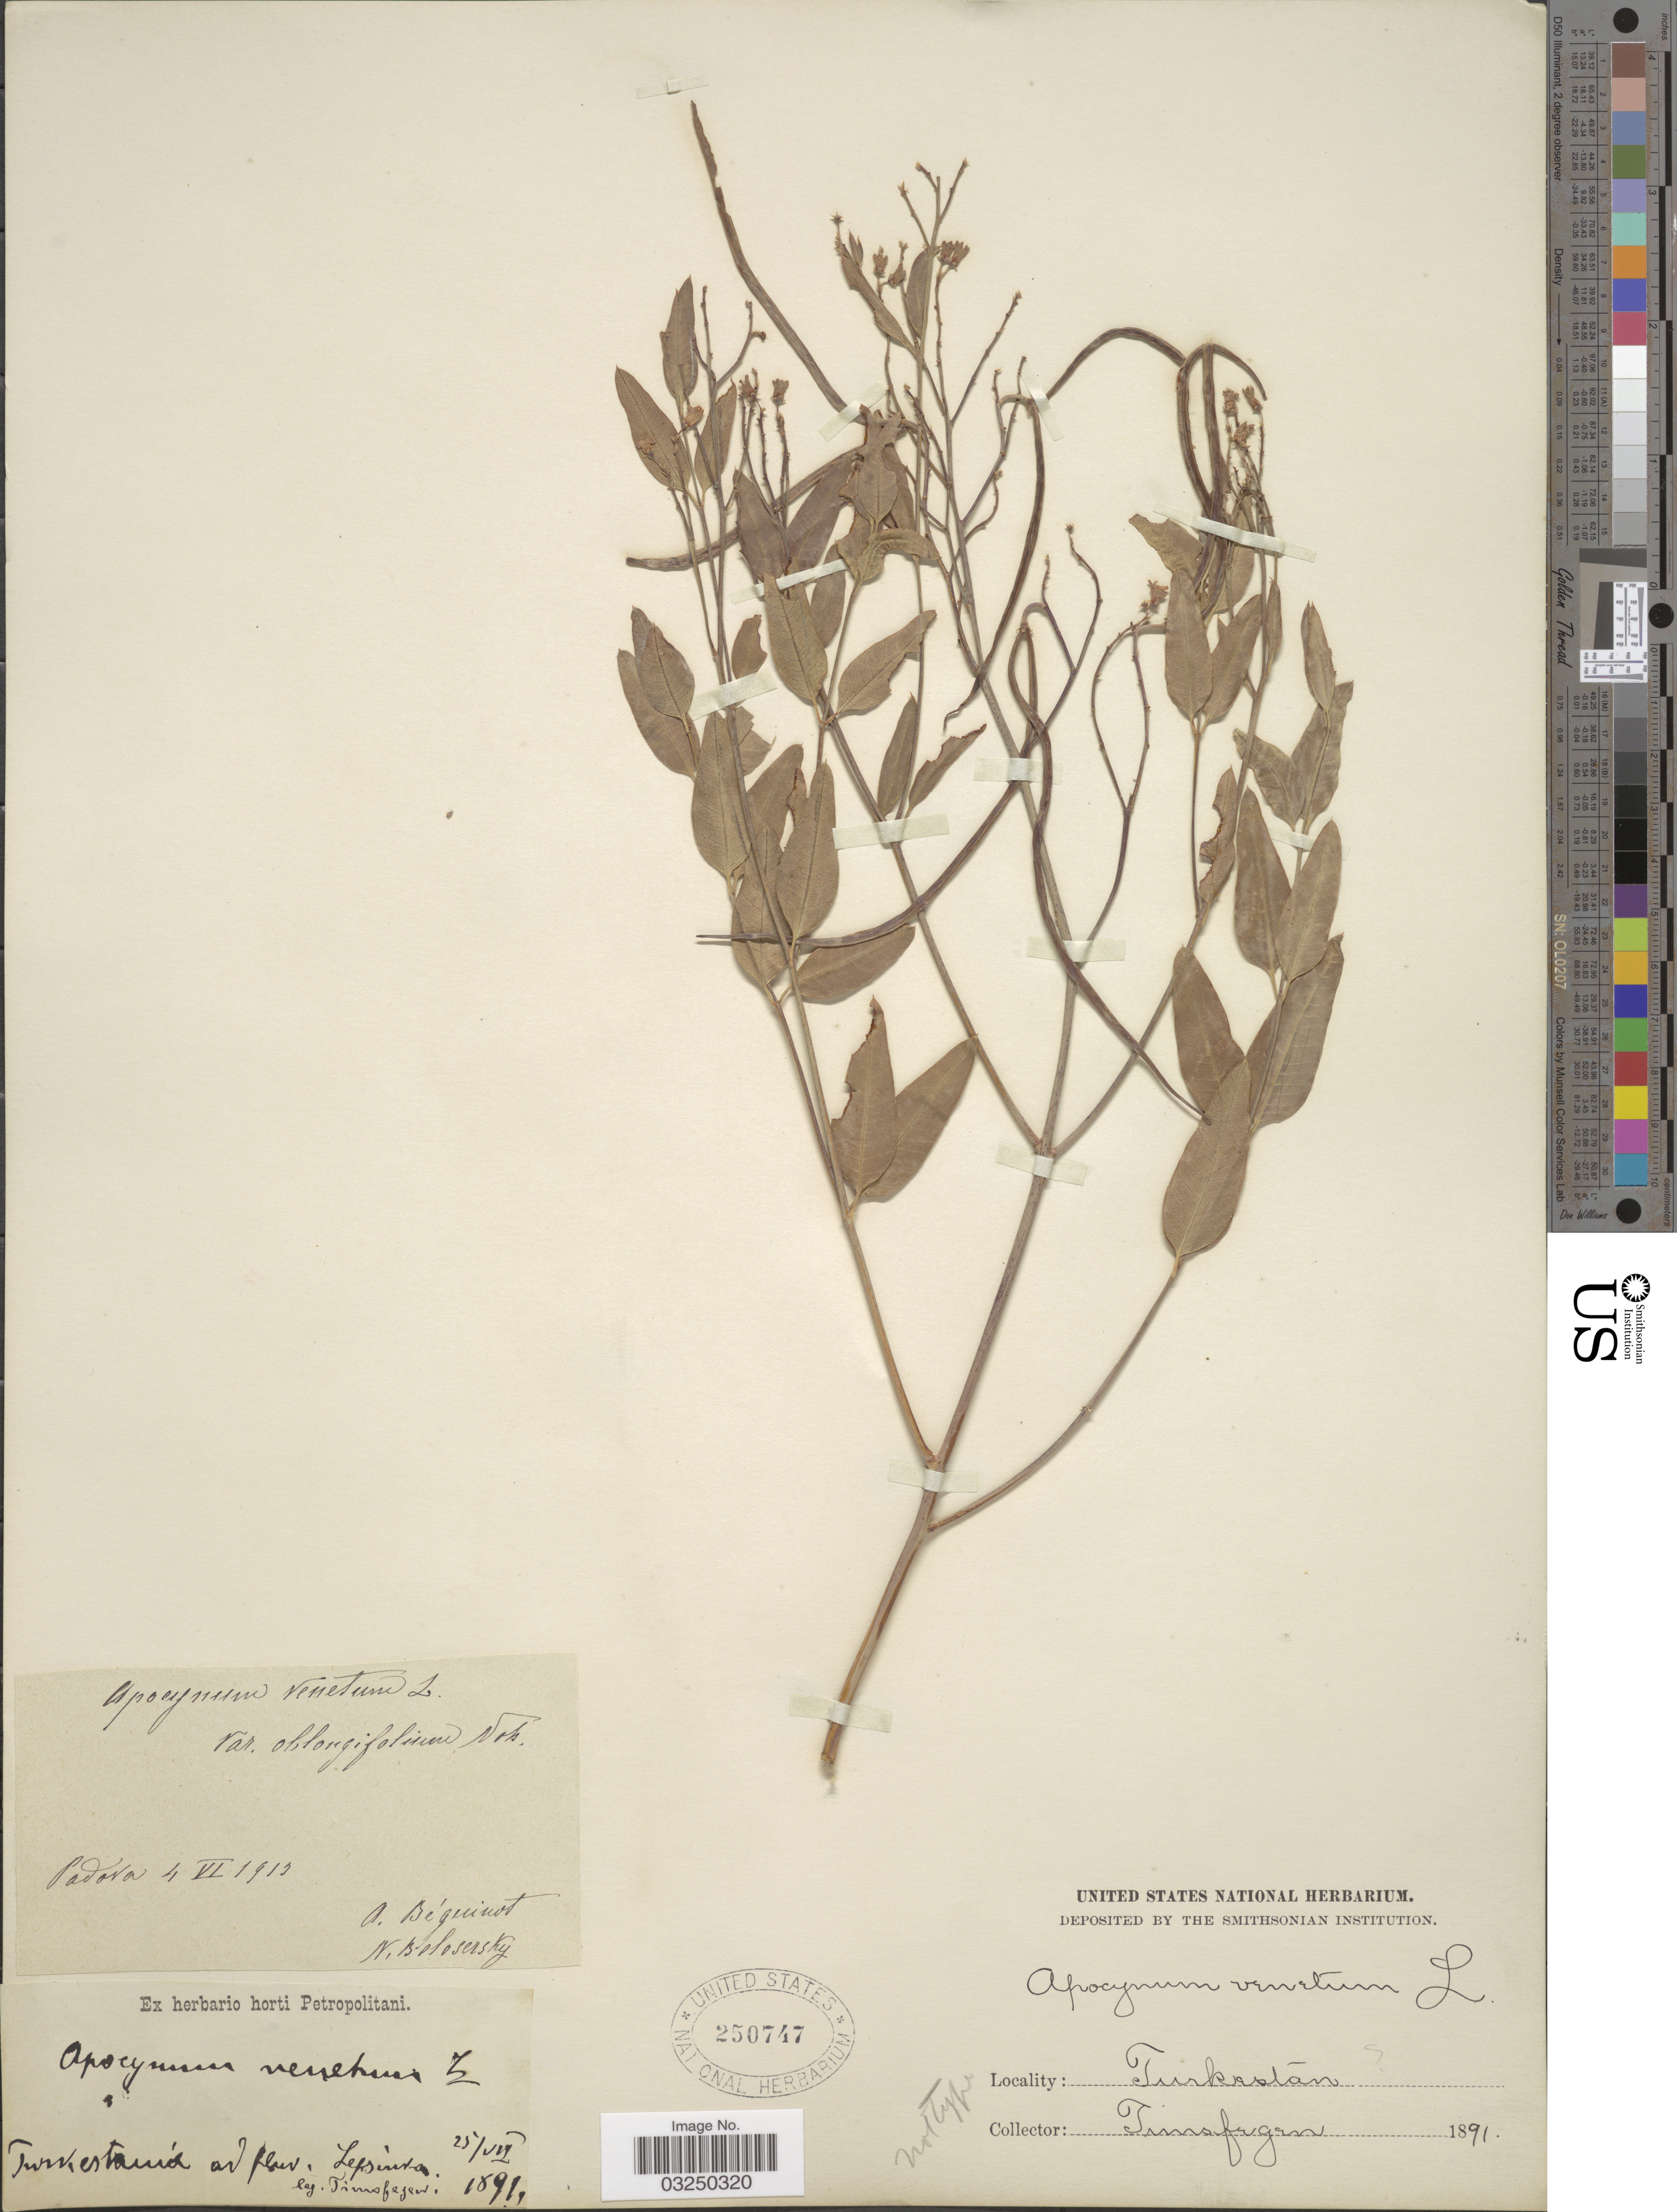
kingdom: Plantae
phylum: Tracheophyta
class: Magnoliopsida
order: Gentianales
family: Apocynaceae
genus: Apocynum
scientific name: Apocynum venetum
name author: L.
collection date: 1891-07-25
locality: Turkestania ad fluv. Lepsinda [interpreted].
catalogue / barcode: US 250747